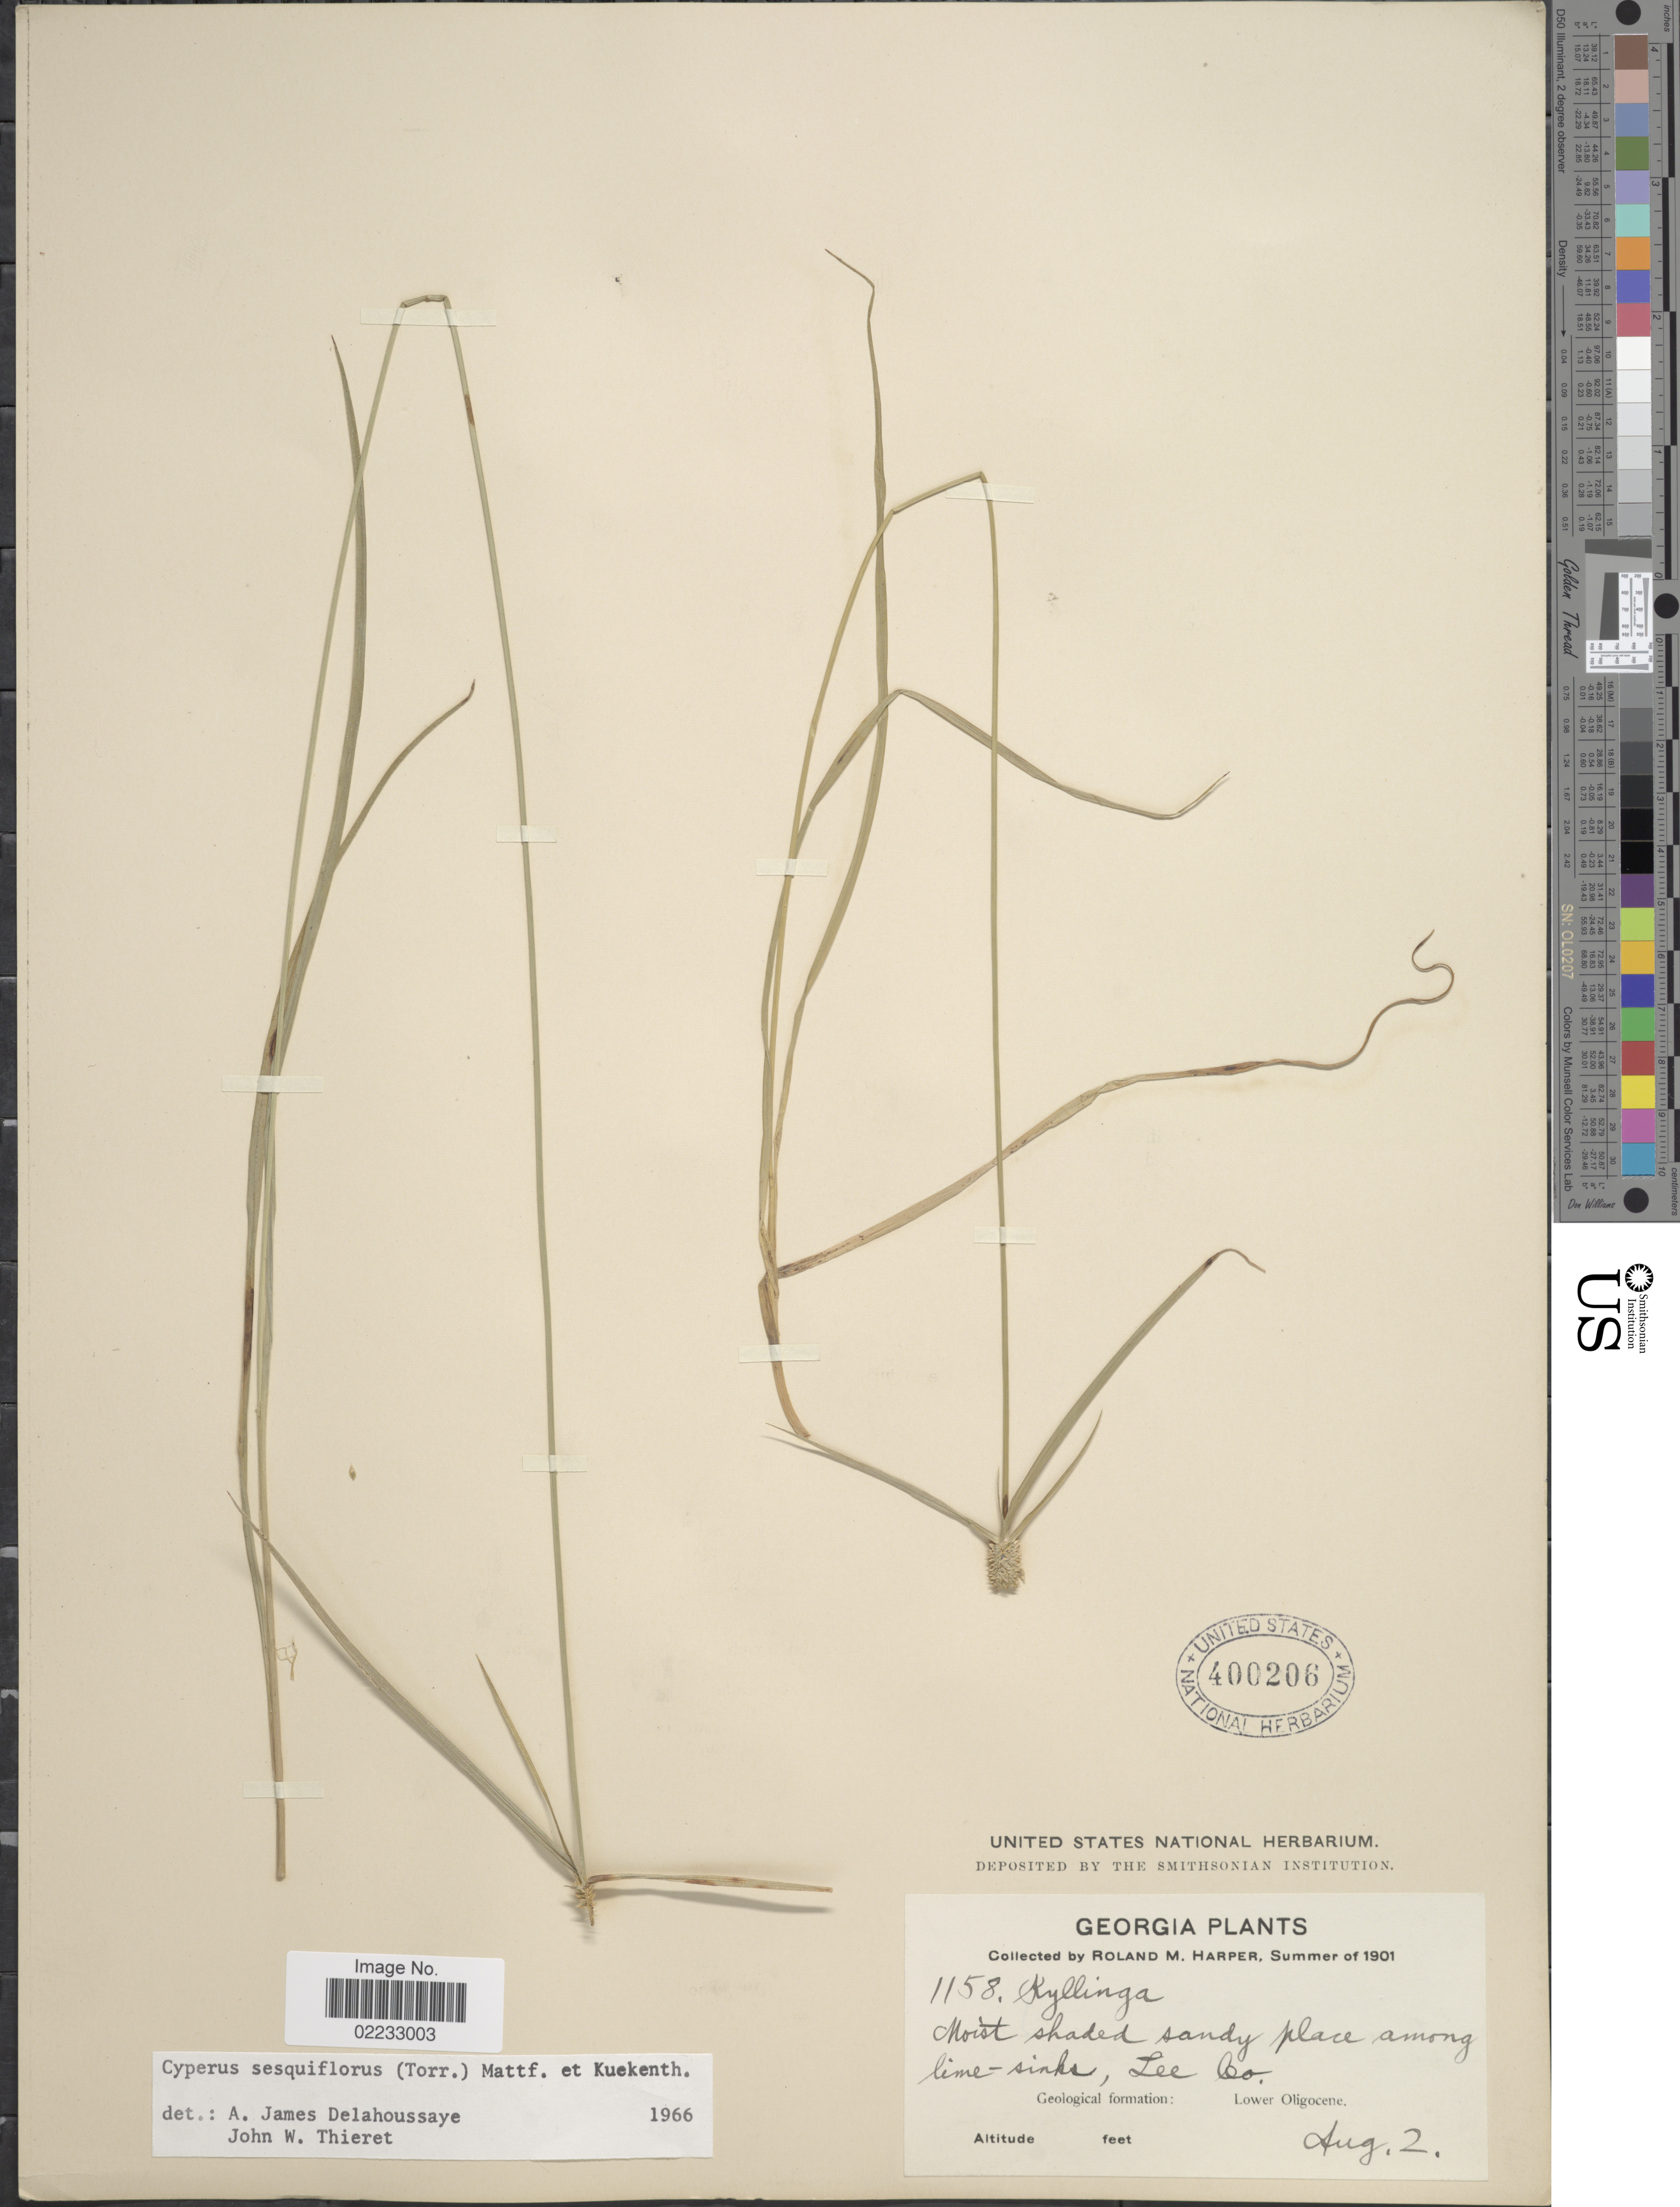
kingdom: Plantae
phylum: Tracheophyta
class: Liliopsida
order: Poales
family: Cyperaceae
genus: Cyperus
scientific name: Cyperus sesquiflorus subsp. sesquiflorus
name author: (Torr.) Mattf. & Kük.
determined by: Strong, M. T., (US), Smithsonian Institution - National Museum of Natural History (UNITED STATES)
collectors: R. M. Harper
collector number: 1158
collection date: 1901-08-02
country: United States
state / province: Georgia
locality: Sandy place among lime-sinks, Lee Co. Lower Oligocene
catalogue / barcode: US 400206